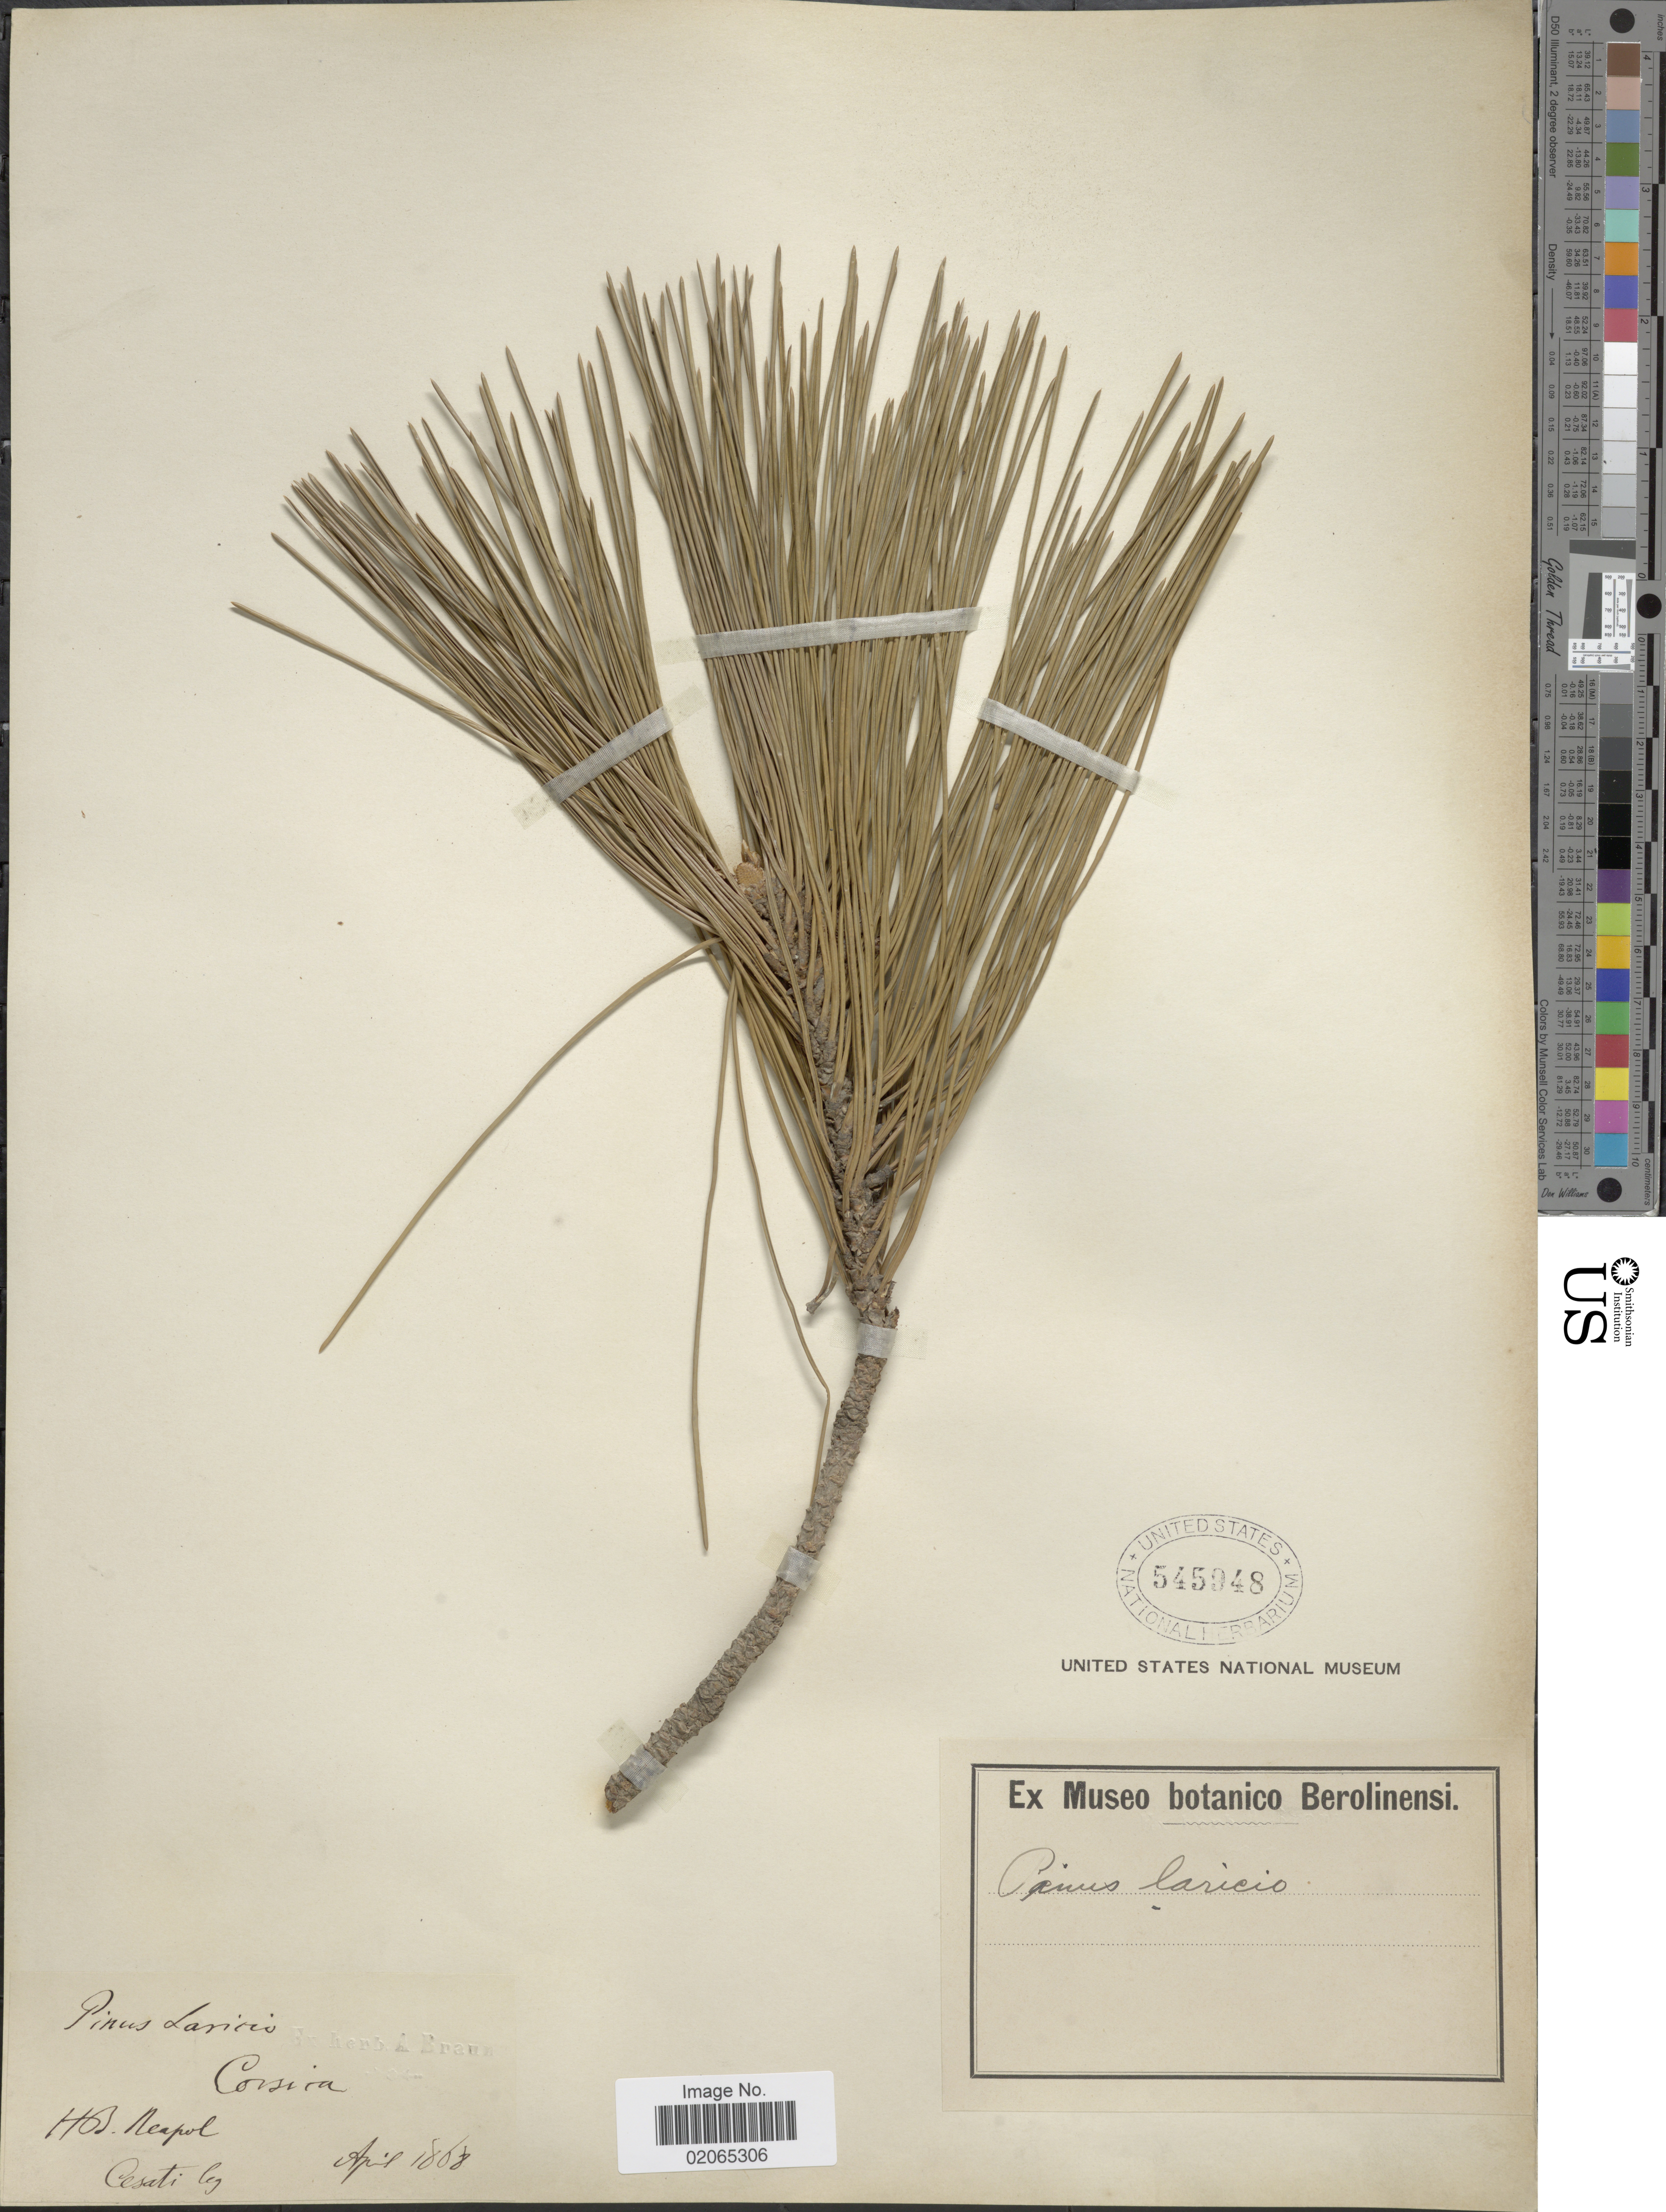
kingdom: Plantae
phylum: Tracheophyta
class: Pinopsida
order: Pinales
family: Pinaceae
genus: Pinus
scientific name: Pinus nigra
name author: Arnold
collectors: Cesati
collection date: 1868-04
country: France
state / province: Corsica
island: Corse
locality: Neapol [interpreted]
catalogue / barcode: US 545948